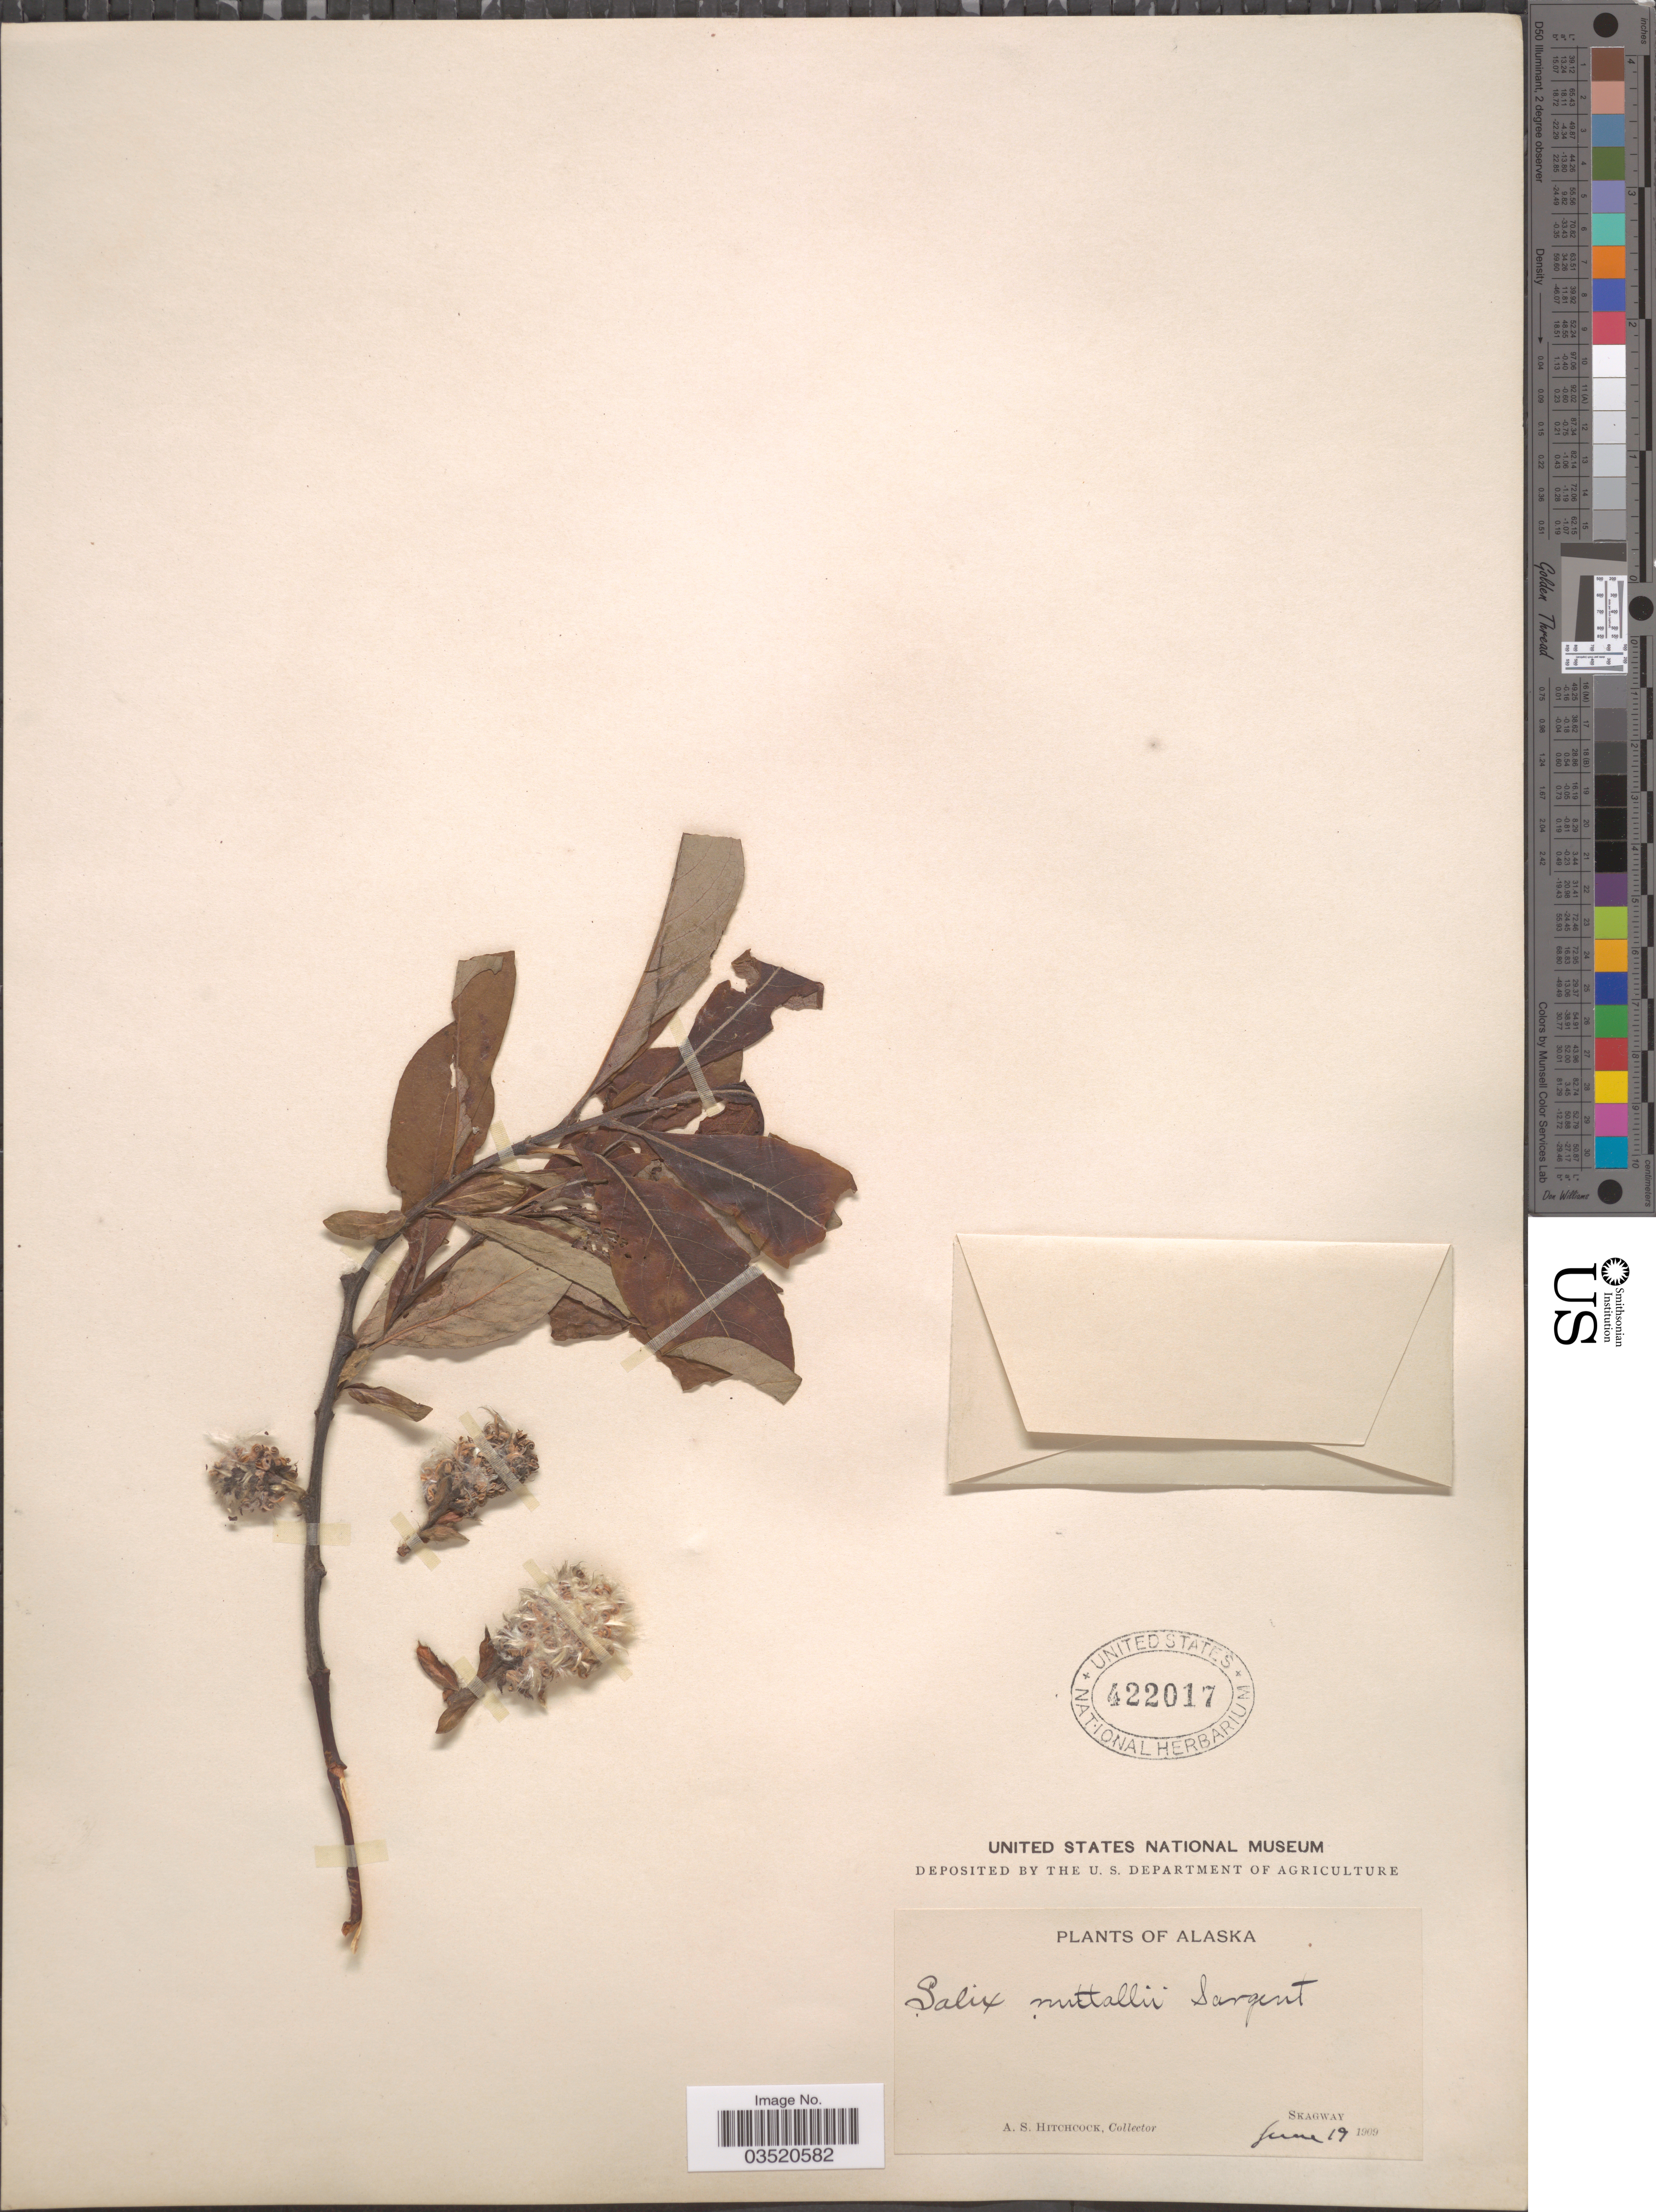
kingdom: Plantae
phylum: Tracheophyta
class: Magnoliopsida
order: Malpighiales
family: Salicaceae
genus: Salix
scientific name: Salix scouleriana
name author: Barratt ex Hook.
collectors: A. S. Hitchcock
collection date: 1909-06-19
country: United States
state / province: Alaska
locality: Skagway.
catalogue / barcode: US 422017